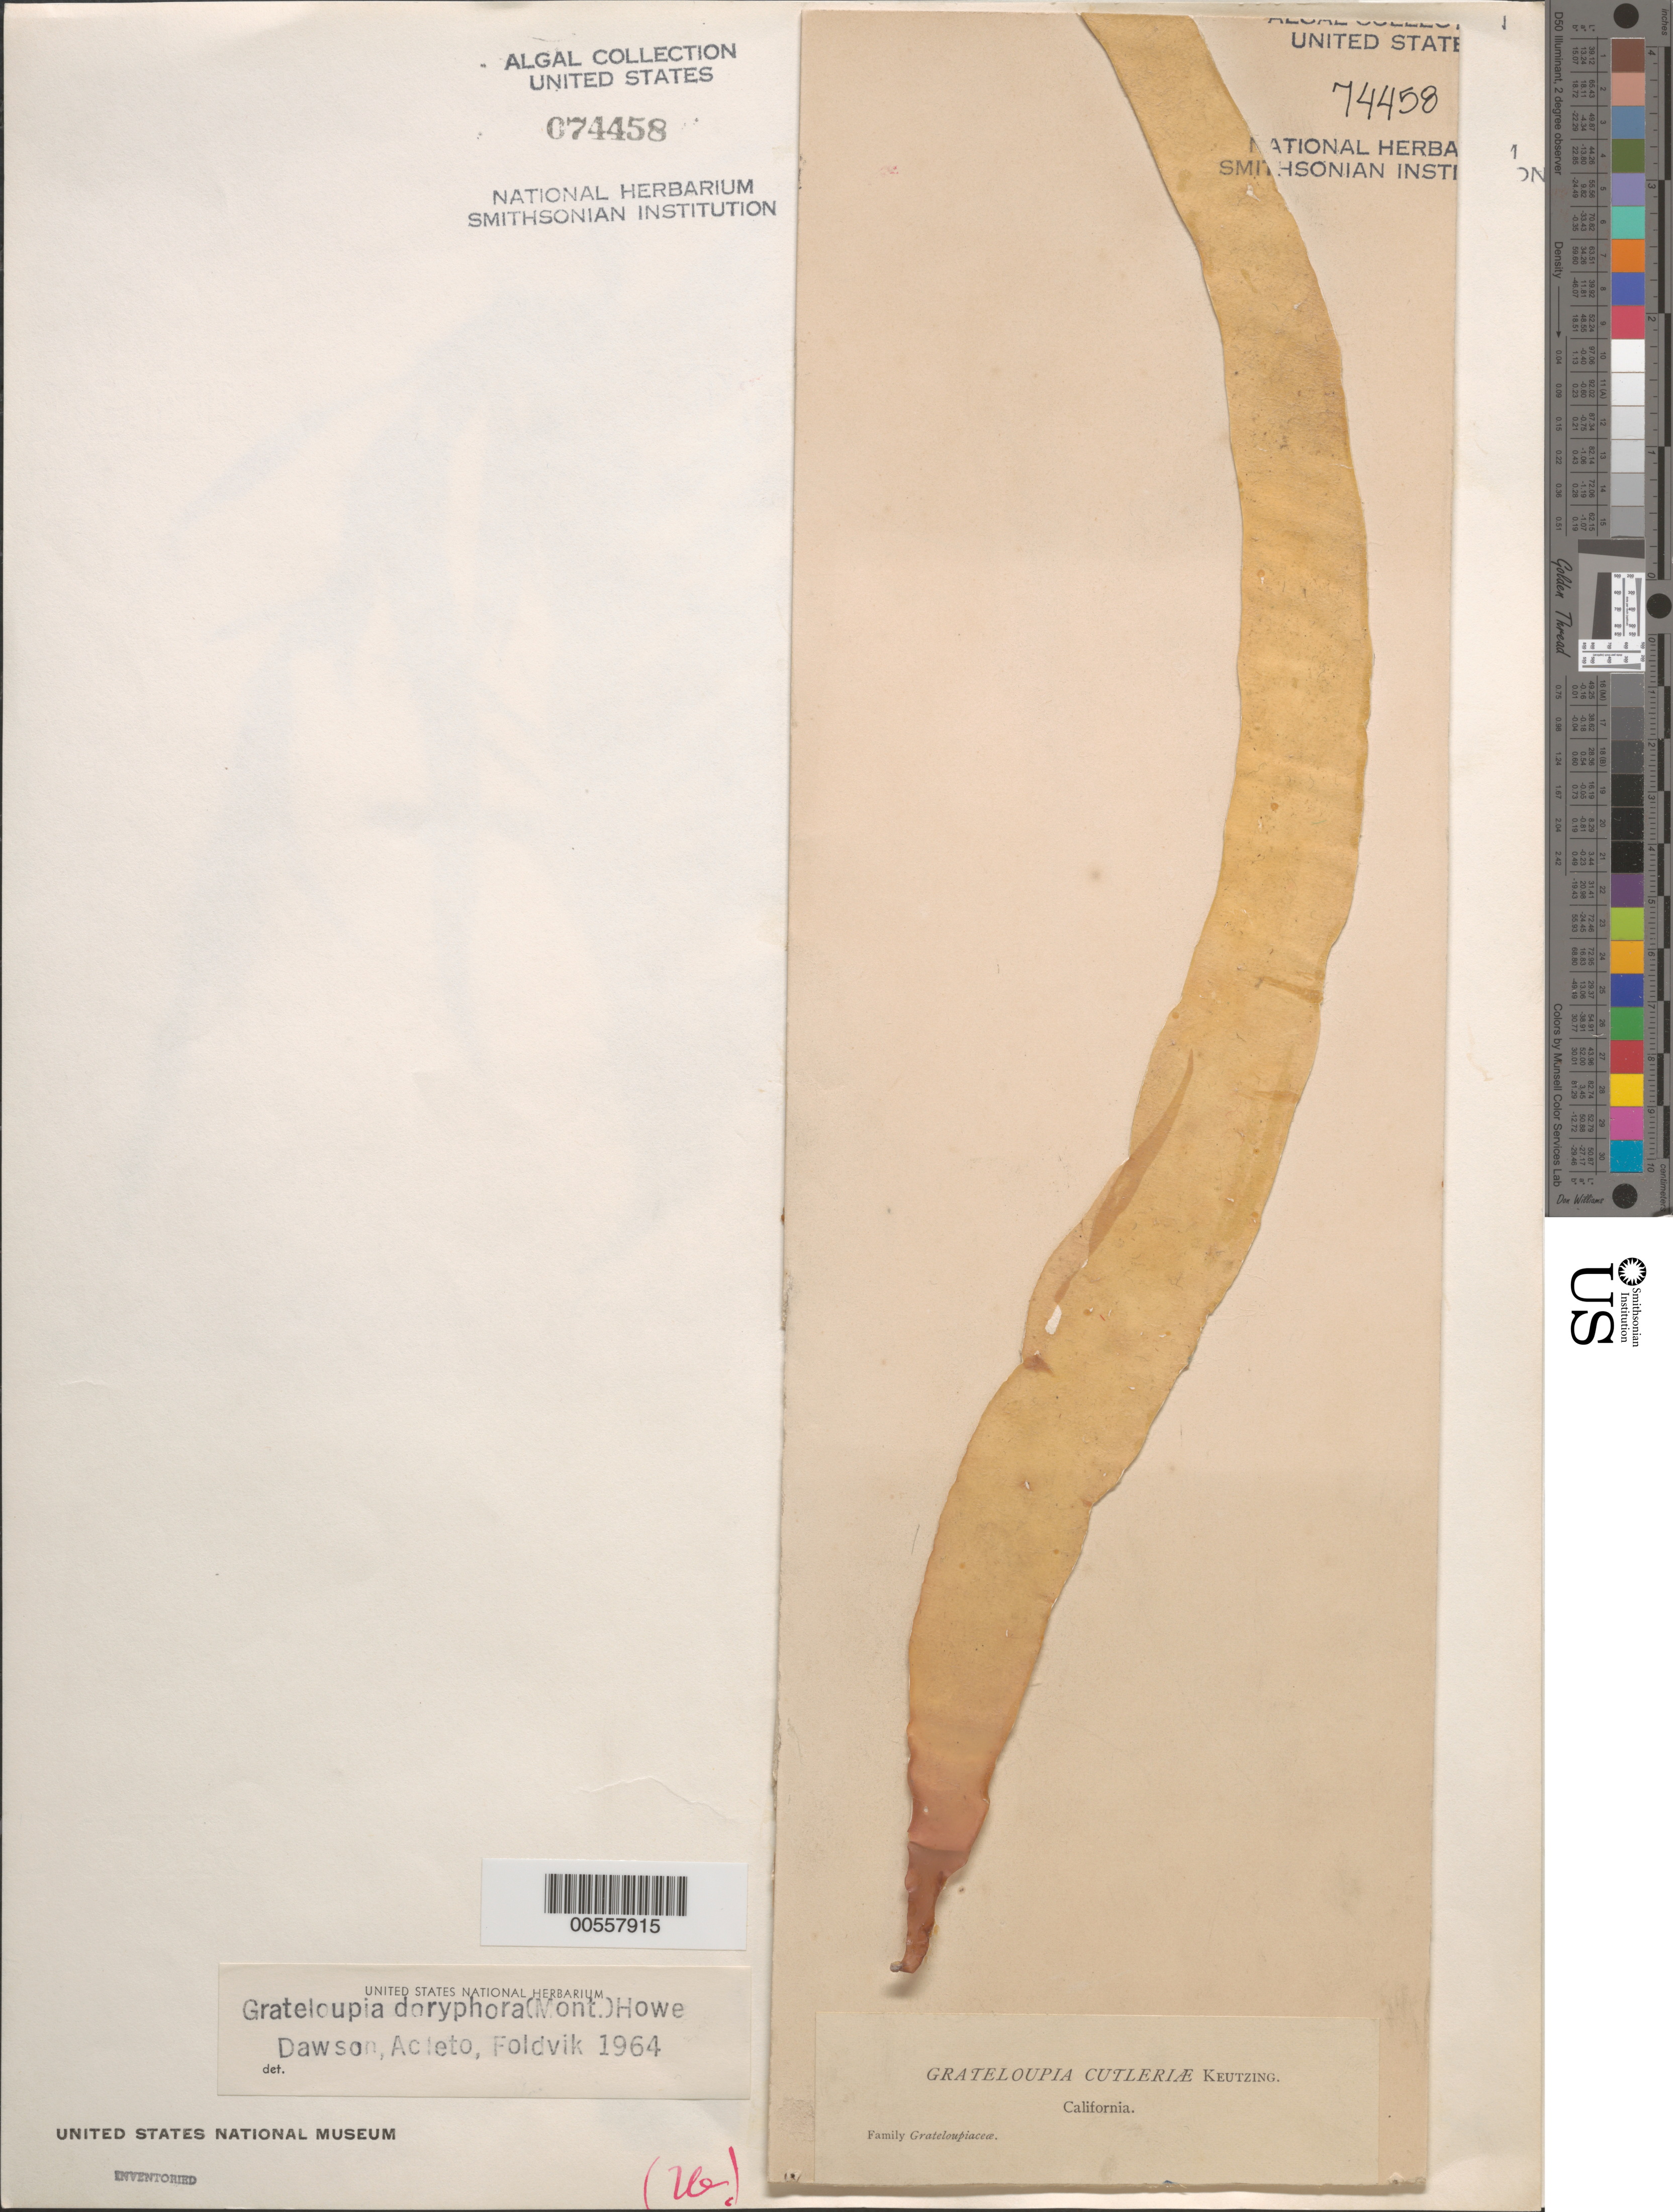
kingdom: Plantae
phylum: Rhodophyta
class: Florideophyceae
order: Halymeniales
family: Halymeniaceae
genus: Grateloupia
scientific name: Grateloupia doryphora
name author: (Mont.) Howe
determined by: Dawson, E. Y.; Acleto O., C.; Foldvik, N.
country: United States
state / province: California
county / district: San Diego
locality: False Bay, San Diego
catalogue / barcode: US 74458